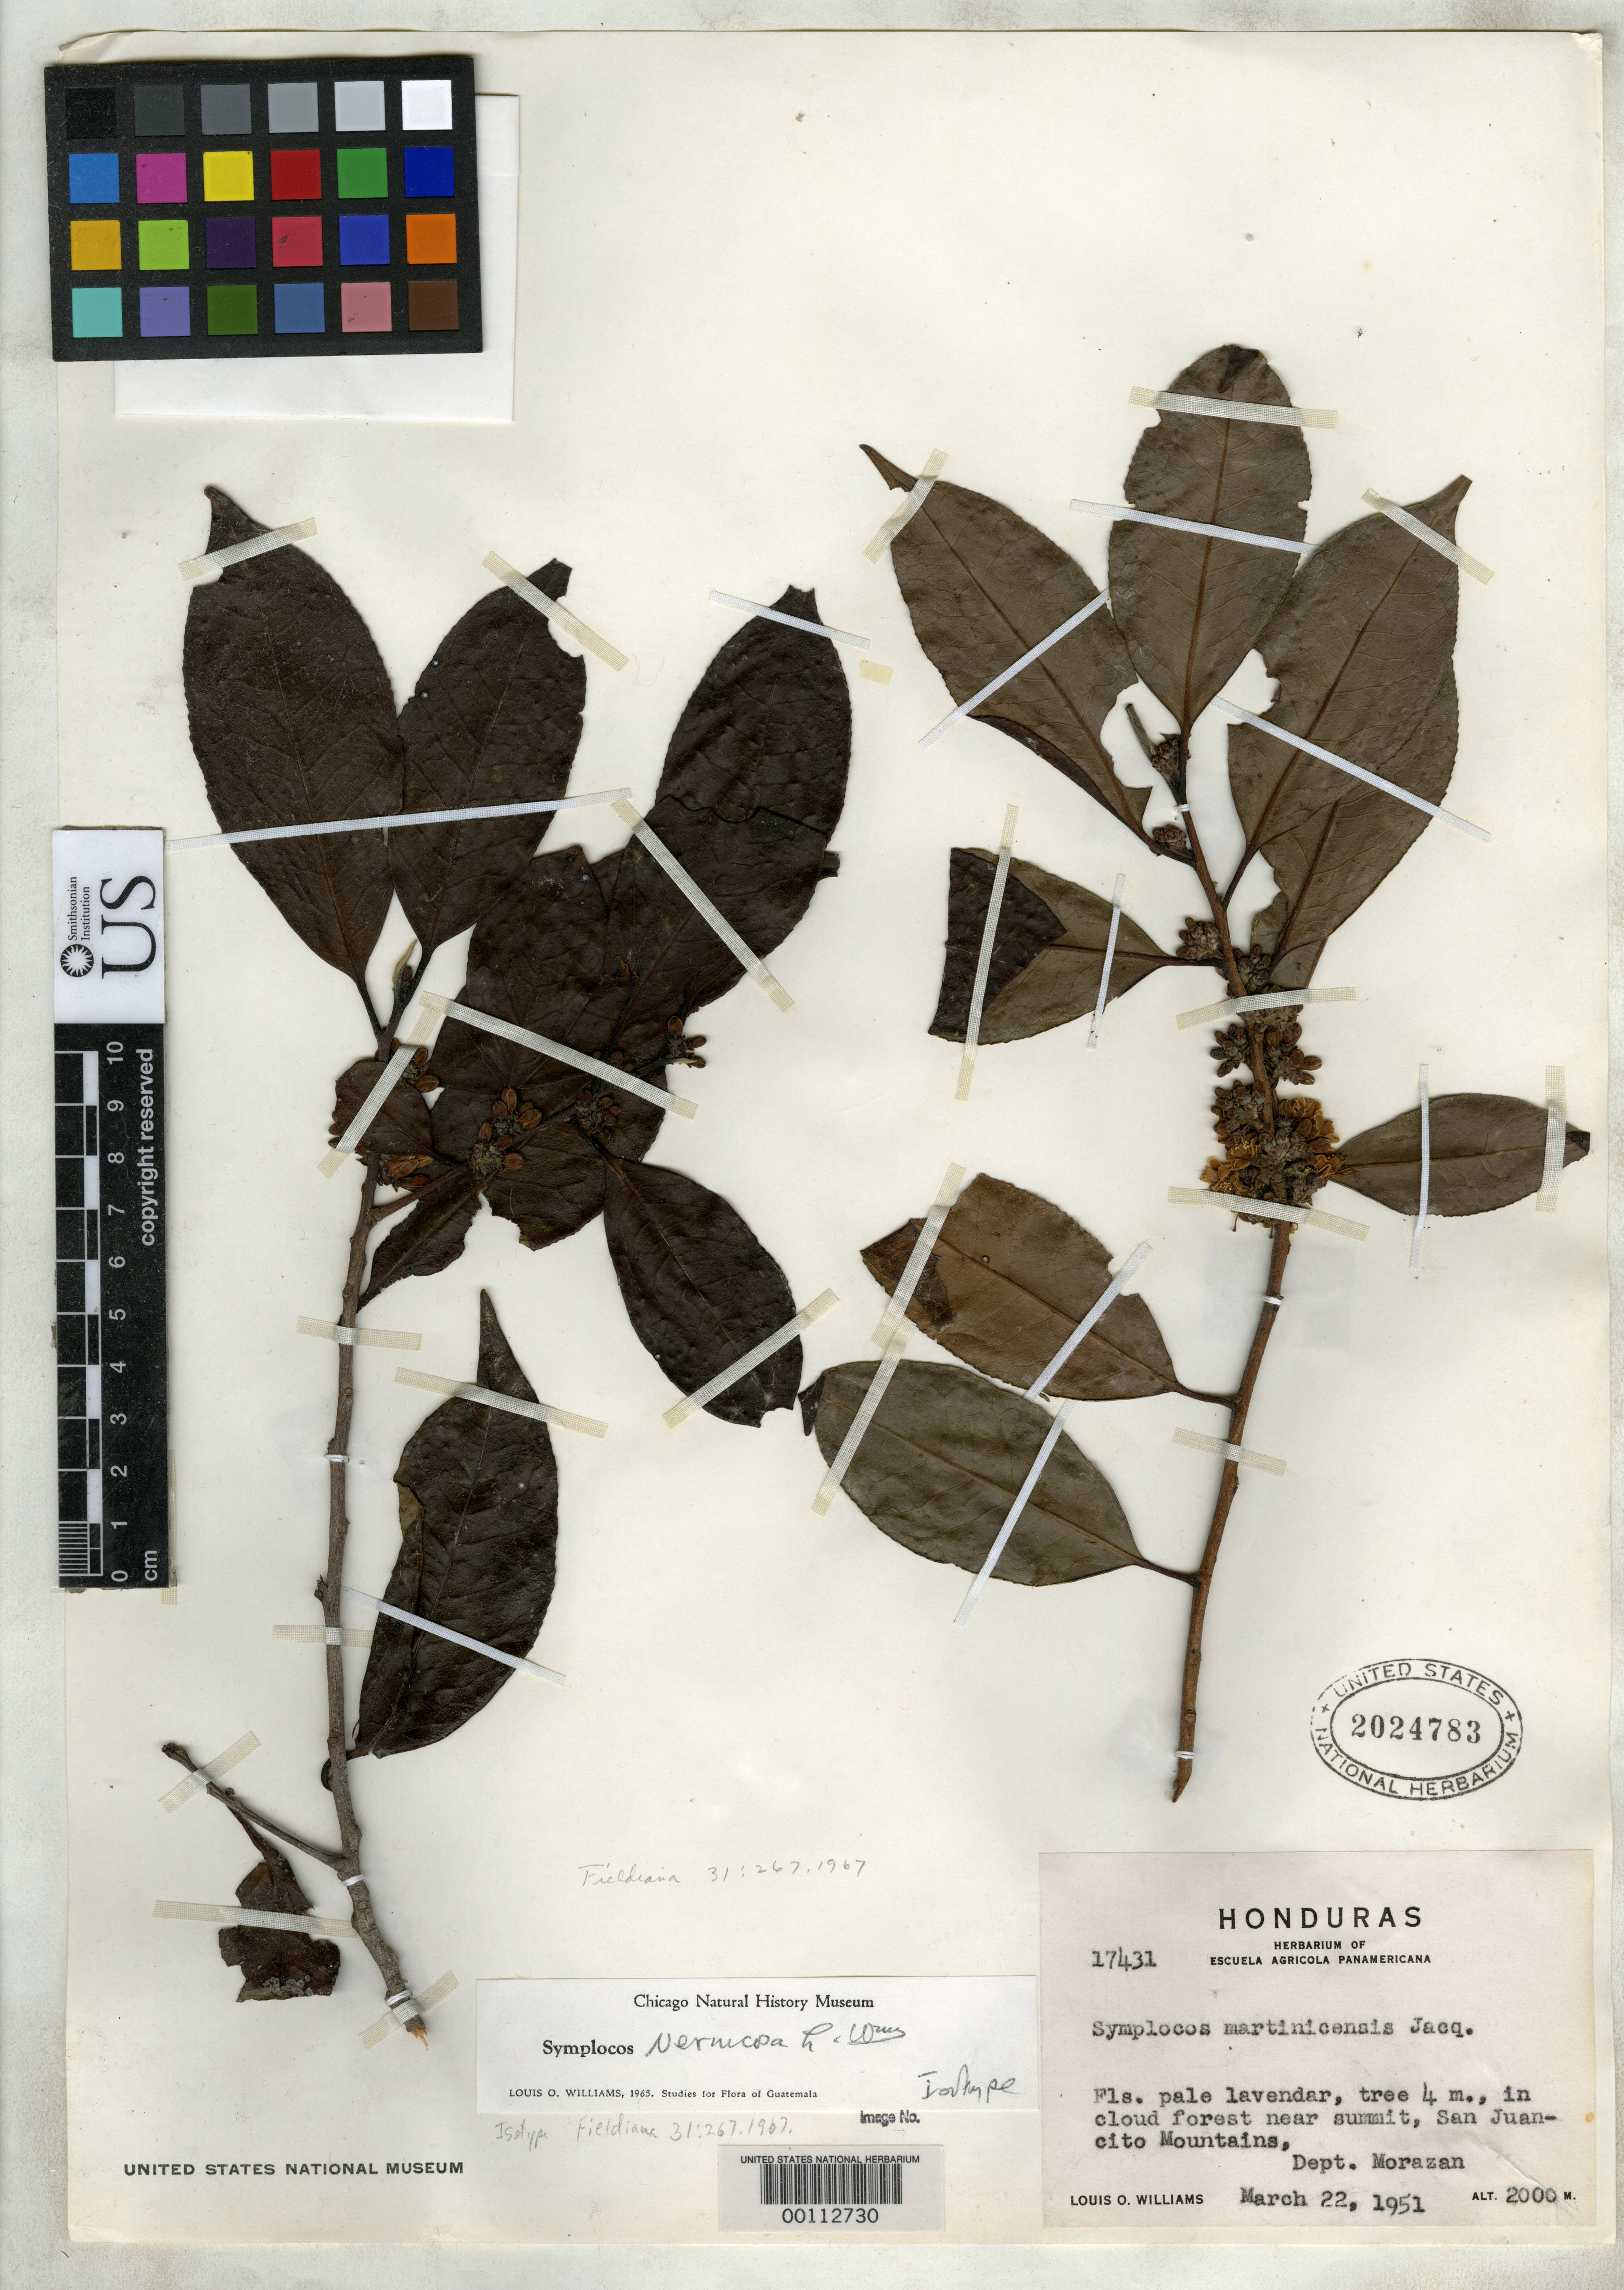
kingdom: Plantae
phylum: Tracheophyta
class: Magnoliopsida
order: Ericales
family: Symplocaceae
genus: Symplocos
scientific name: Symplocos vernicosa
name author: L.O. Williams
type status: Isotype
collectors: L. O. Williams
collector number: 17431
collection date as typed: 22 Mar 1951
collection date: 1951-03-22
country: Honduras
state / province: Fco. Morazán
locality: San Juancito Mtns.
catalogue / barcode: US 2024783